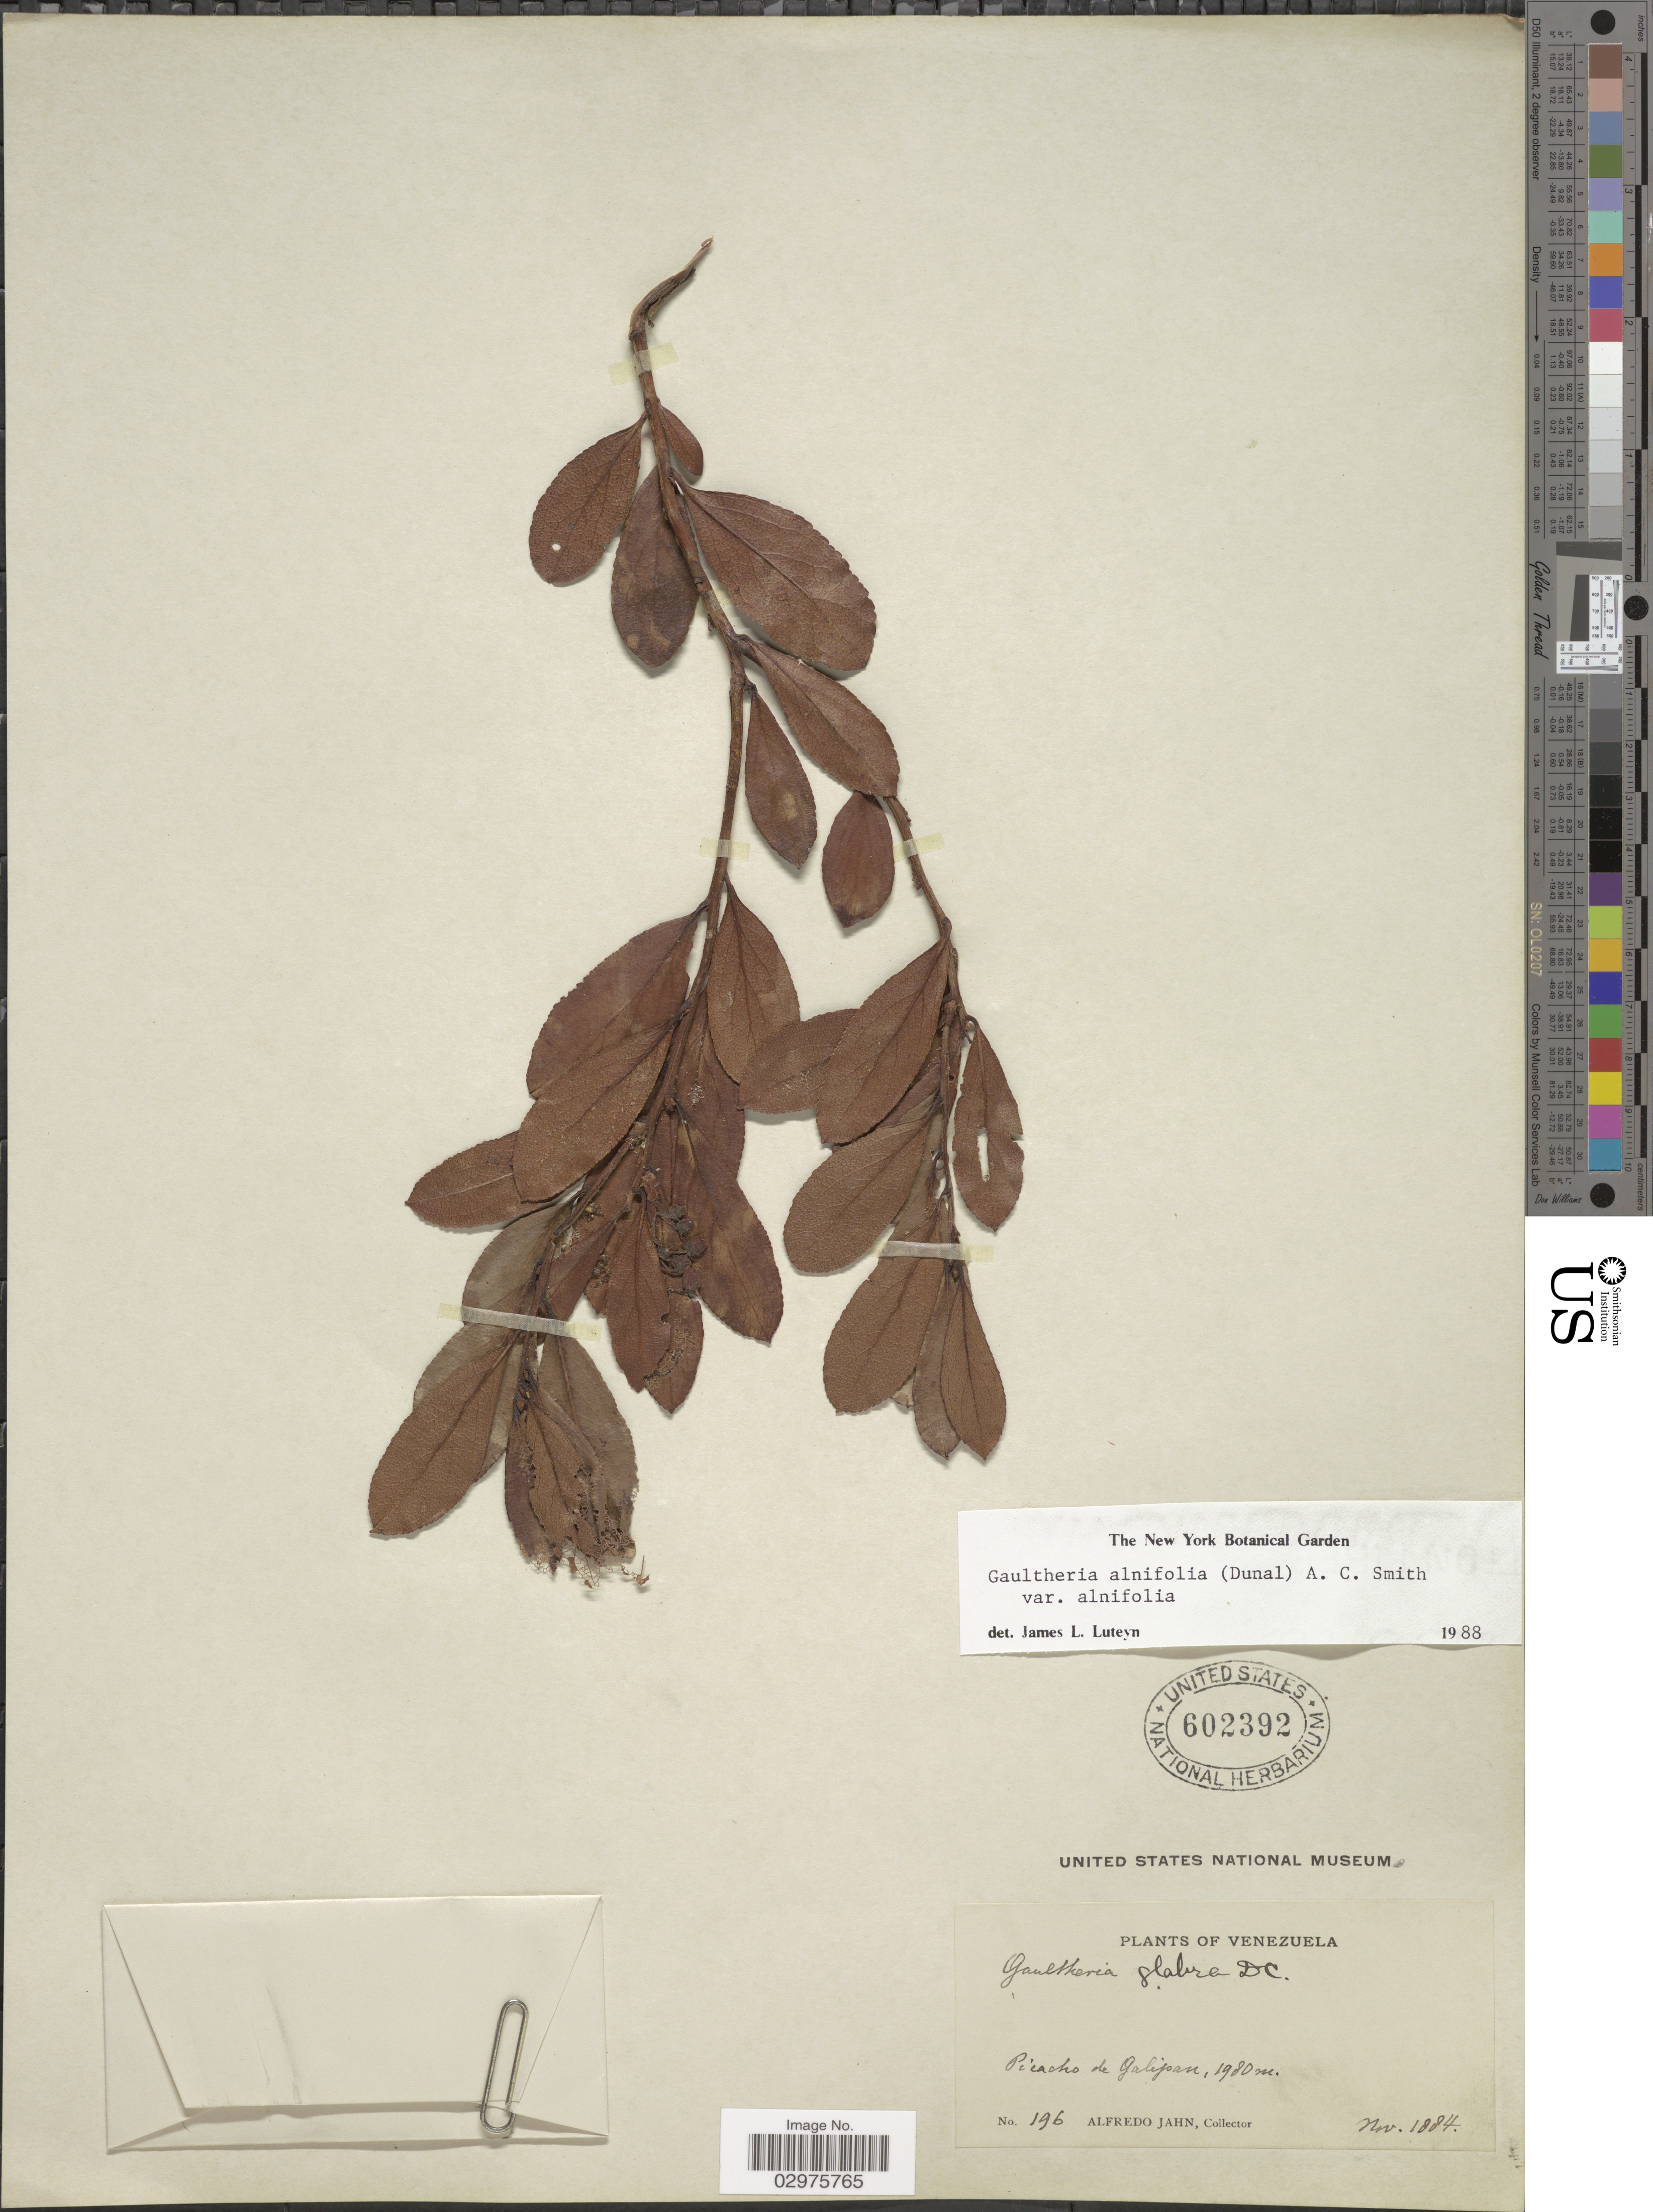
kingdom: Plantae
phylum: Tracheophyta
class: Magnoliopsida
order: Ericales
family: Ericaceae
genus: Gaultheria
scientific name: Gaultheria alnifolia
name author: (Dunal) A.C. Sm.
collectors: A. Jahn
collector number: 196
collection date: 1884-11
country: Venezuela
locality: Picacho de Galipan.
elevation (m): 1980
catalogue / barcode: US 602392